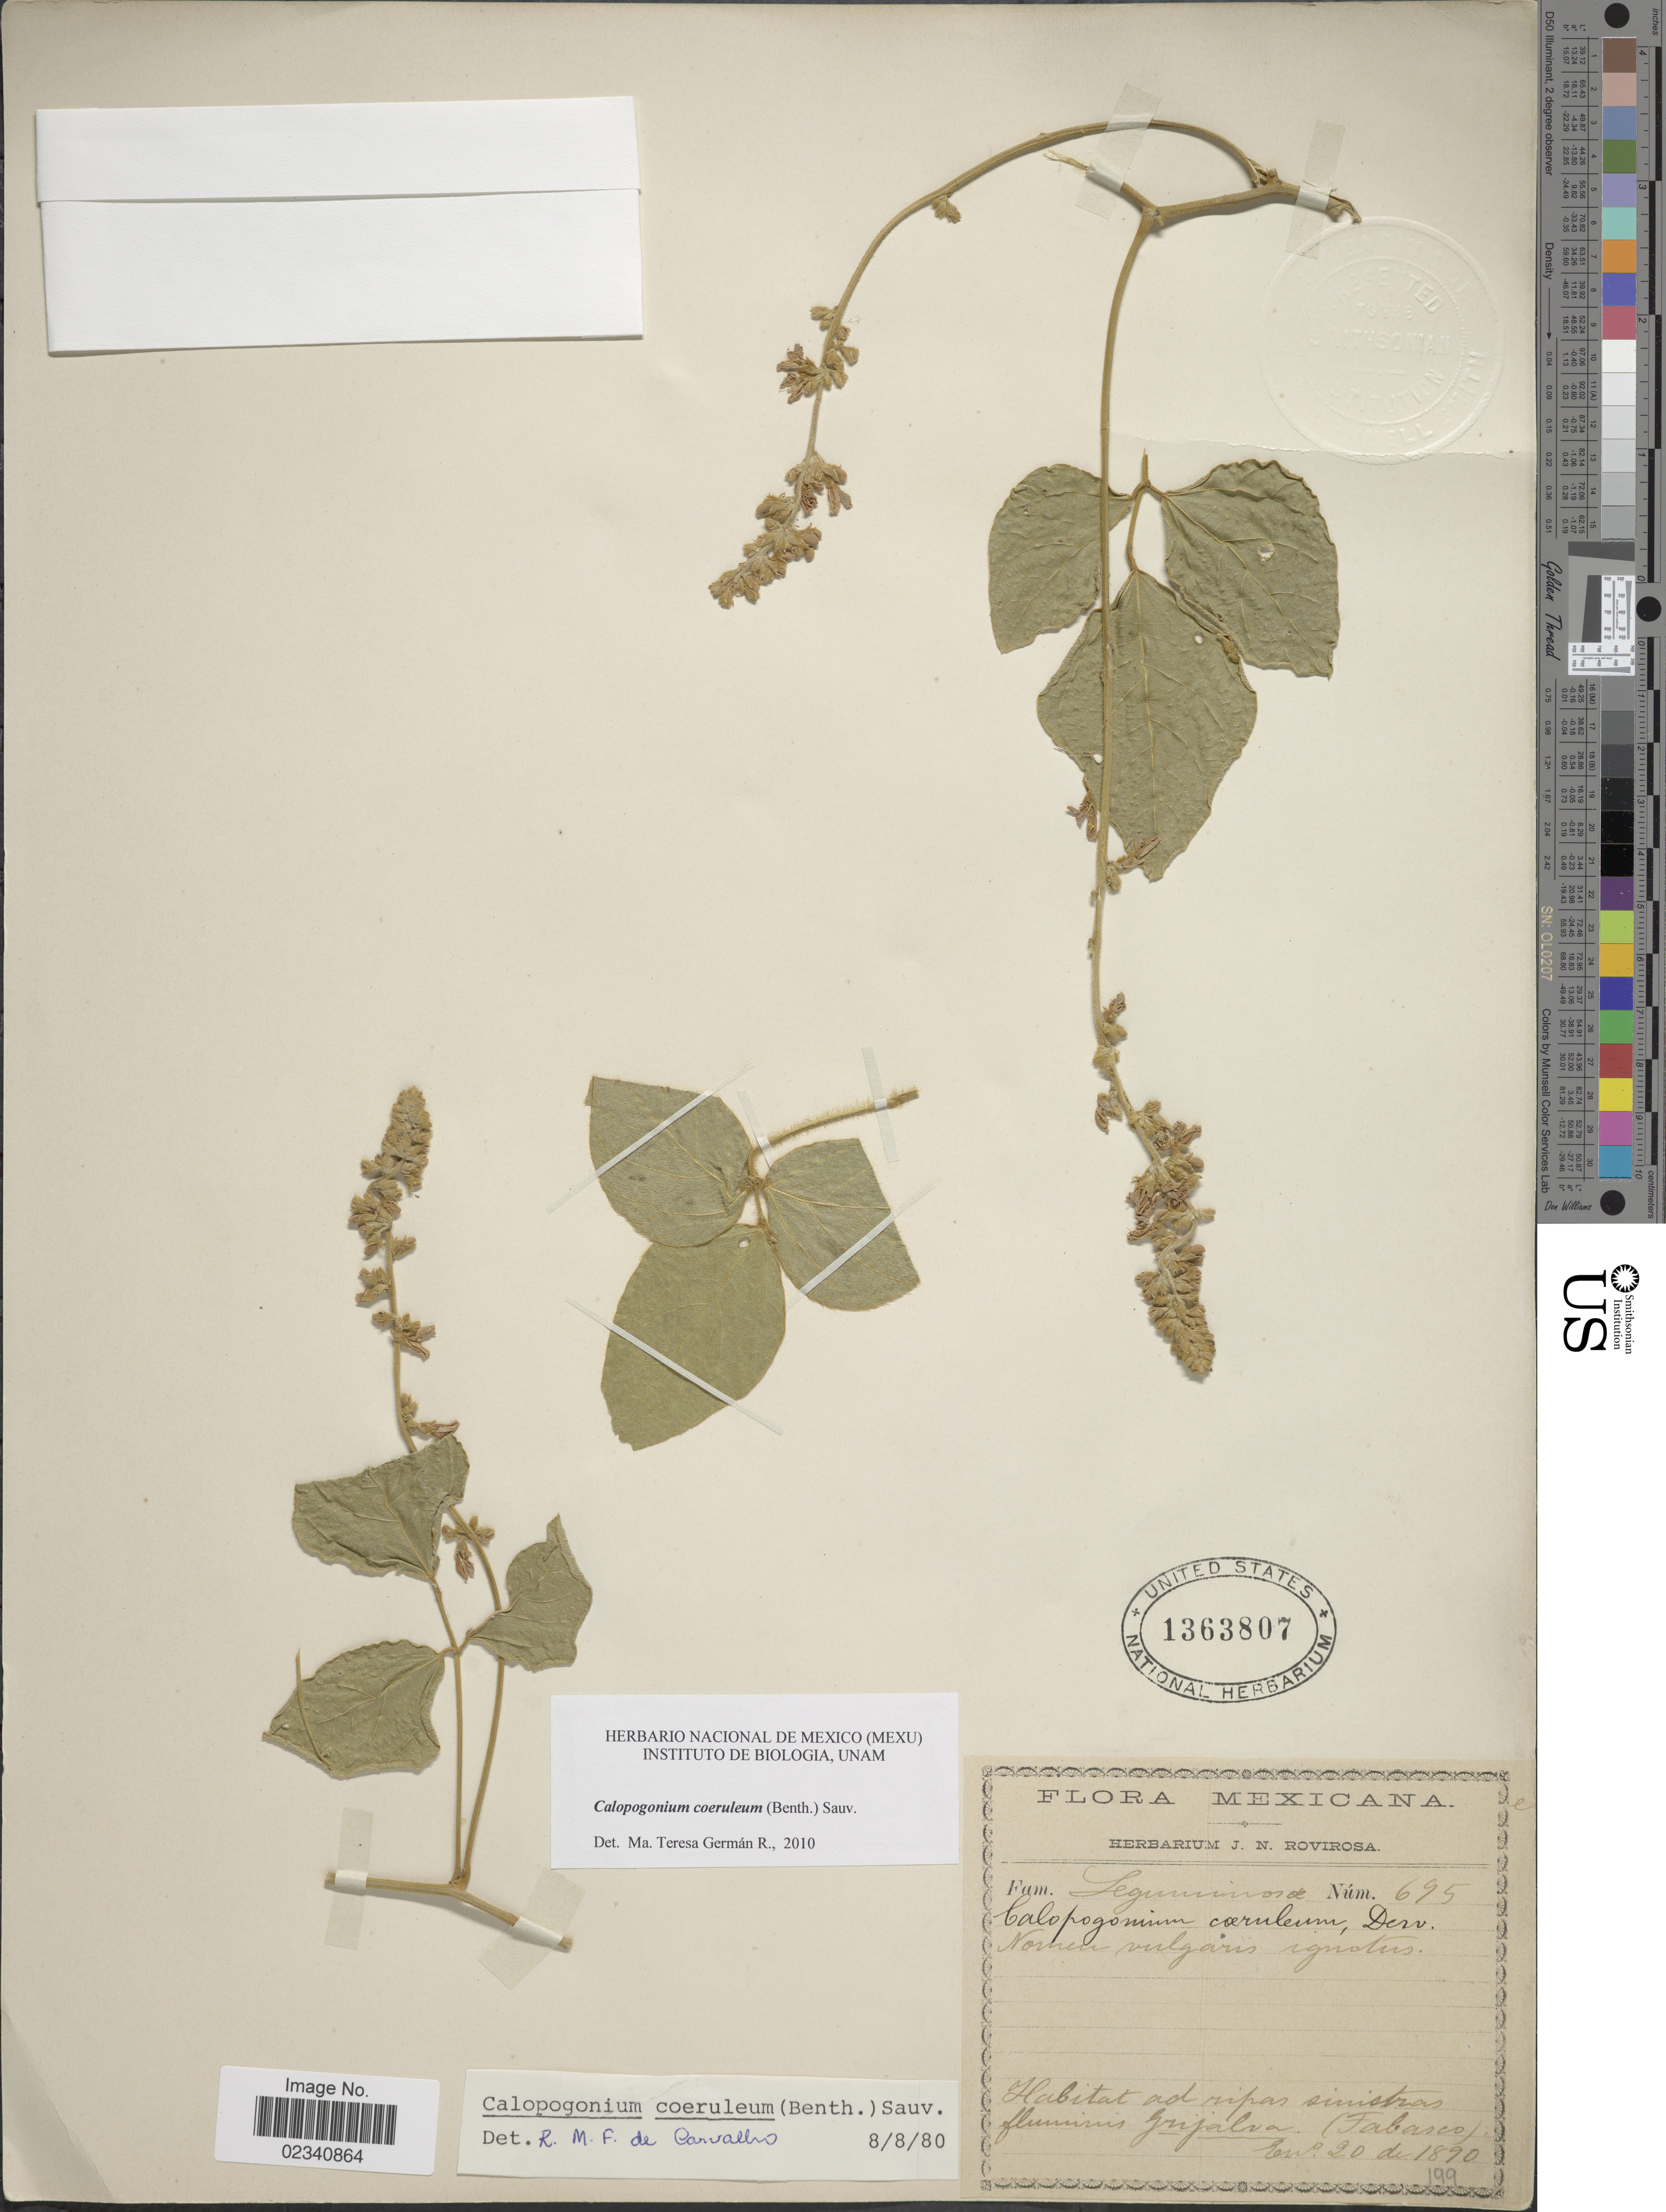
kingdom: Plantae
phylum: Tracheophyta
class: Magnoliopsida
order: Fabales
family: Fabaceae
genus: Calopogonium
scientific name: Calopogonium caeruleum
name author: (Benth.) C. Wright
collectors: ex herb. J. N. Rovirosa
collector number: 695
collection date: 1890-01-20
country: Mexico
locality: Habitat ad ripas Sinistras fuminis Gujalva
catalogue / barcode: US 1363807